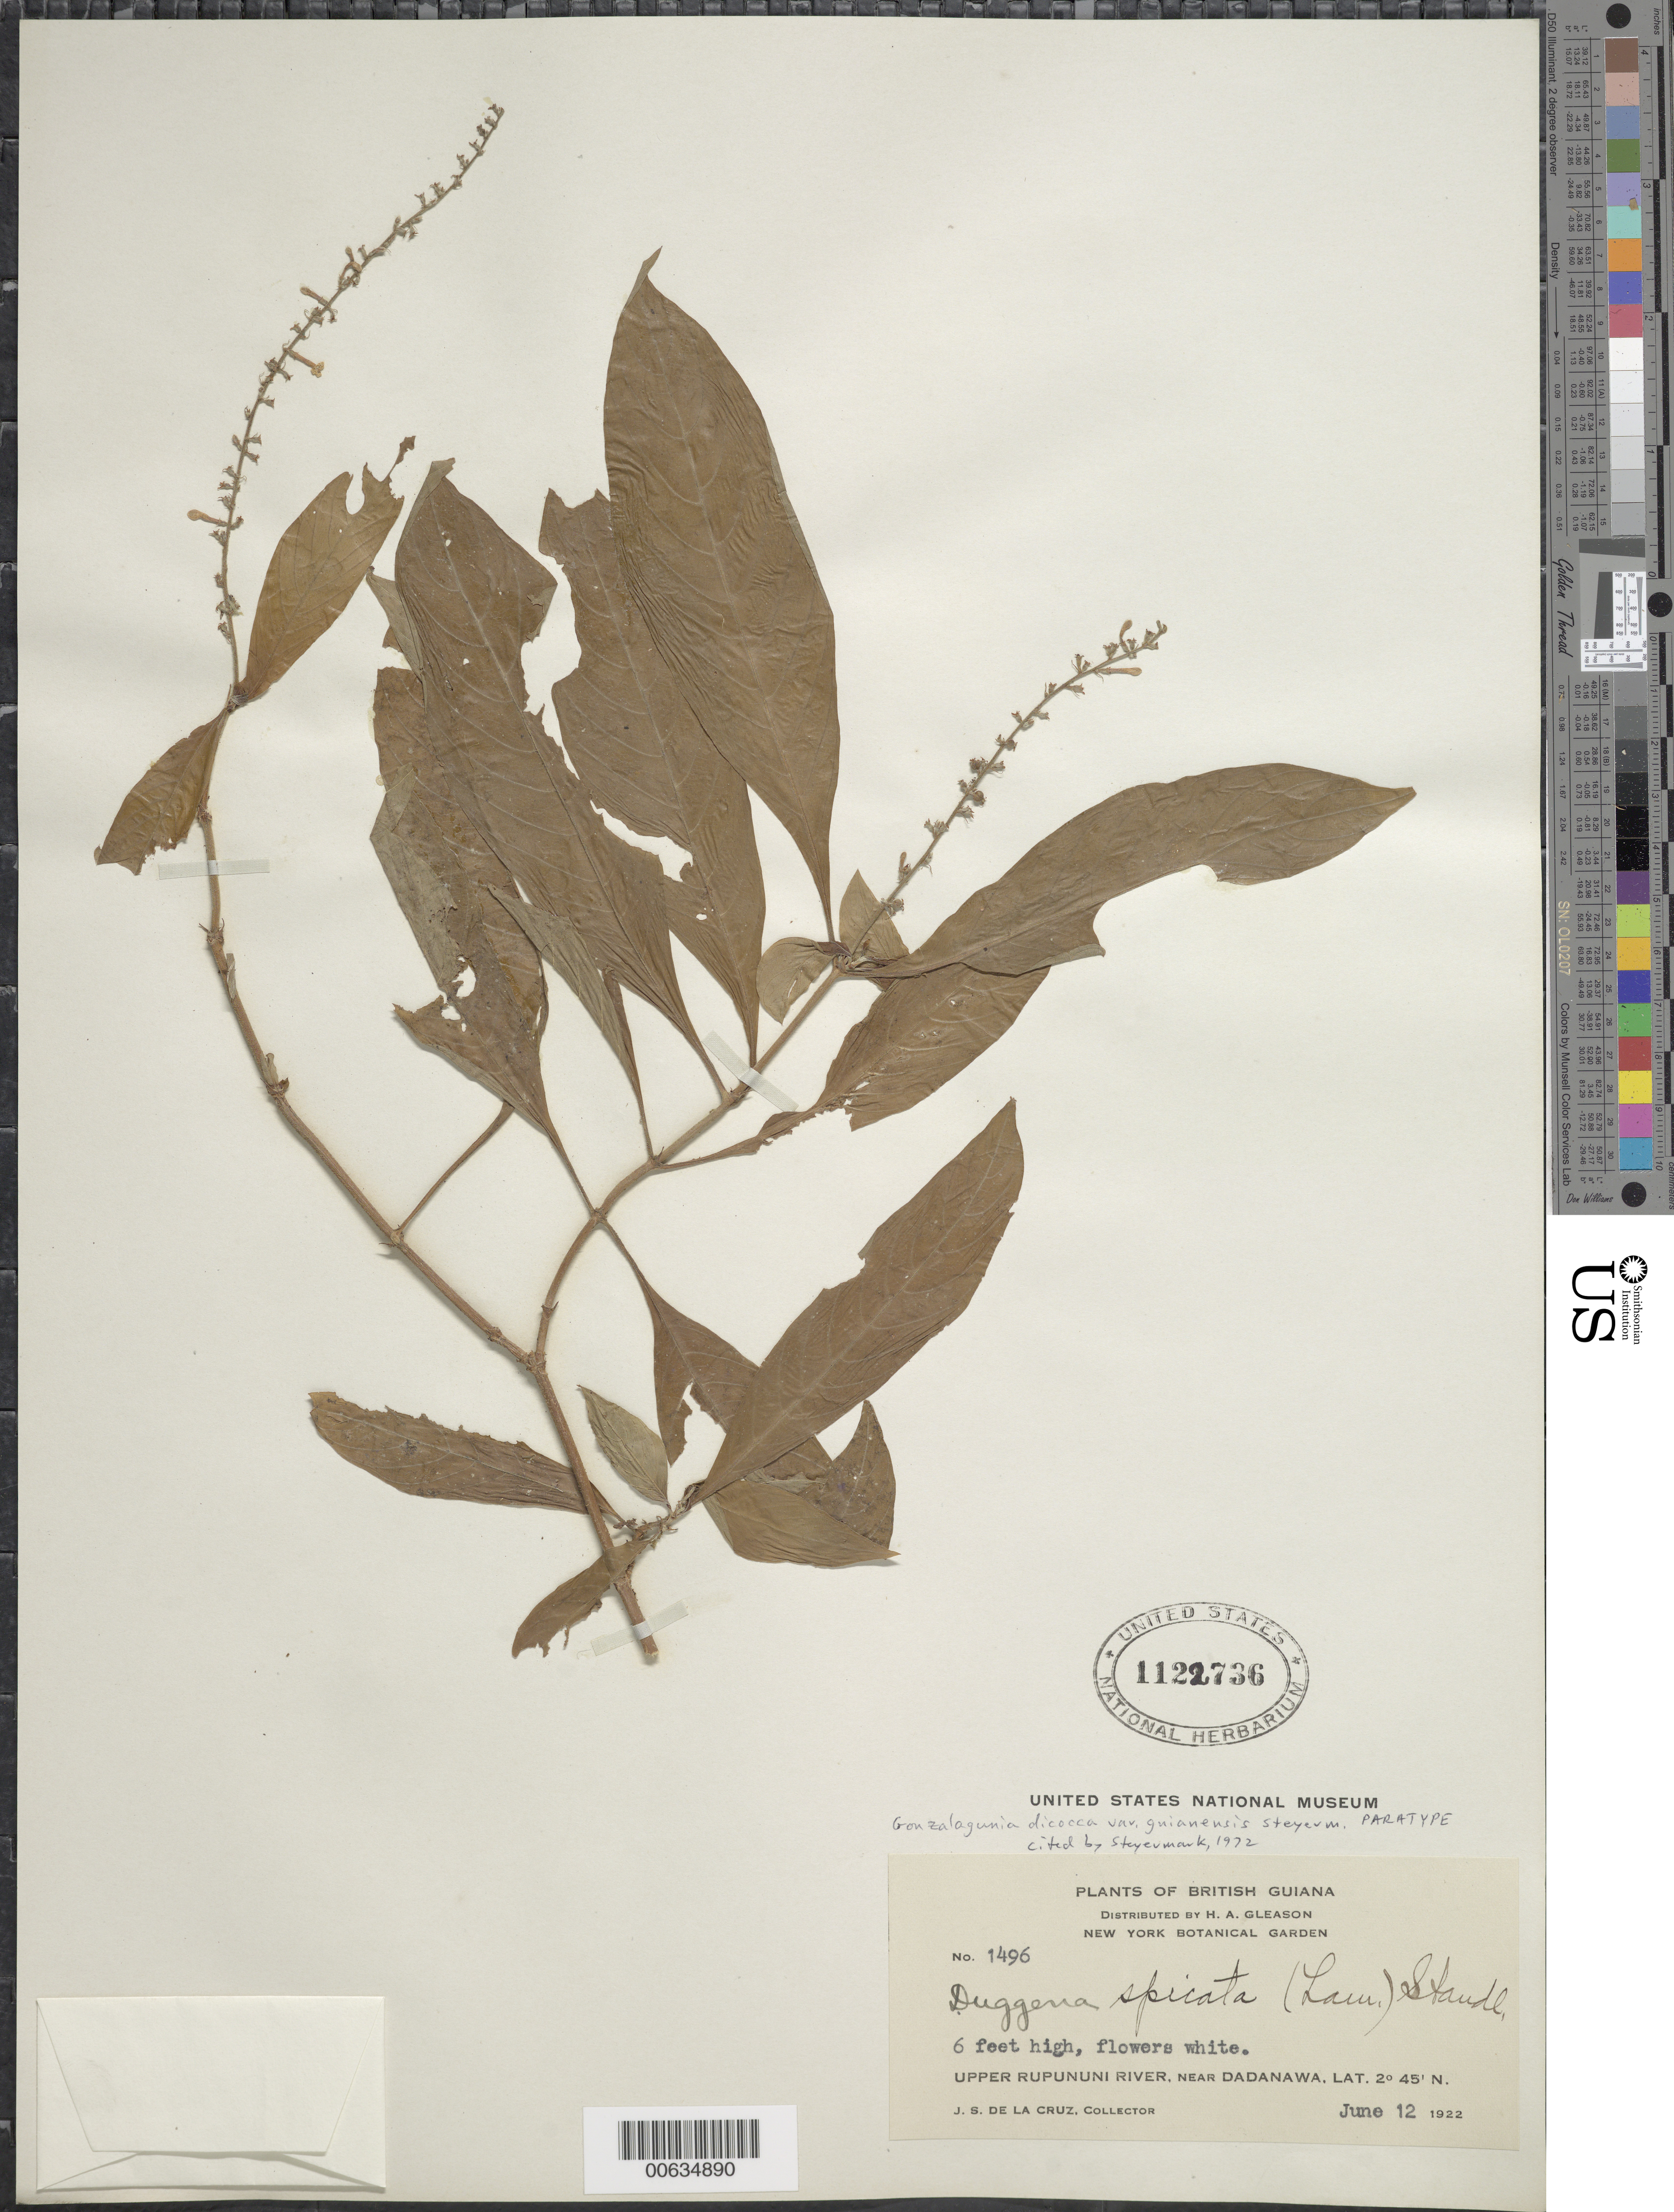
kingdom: Plantae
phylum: Tracheophyta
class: Magnoliopsida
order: Gentianales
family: Rubiaceae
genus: Gonzalagunia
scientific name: Gonzalagunia dicocca var. guianensis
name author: Steyerm.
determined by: Steyermark, Julian A., (VEN)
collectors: J. S. de la Cruz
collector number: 1496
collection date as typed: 12-Jun-22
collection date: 1922-06-12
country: Guyana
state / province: U. Takutu-U. Essequibo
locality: Dadanawa, vic., upper Rupununi R.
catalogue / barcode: US 1122736